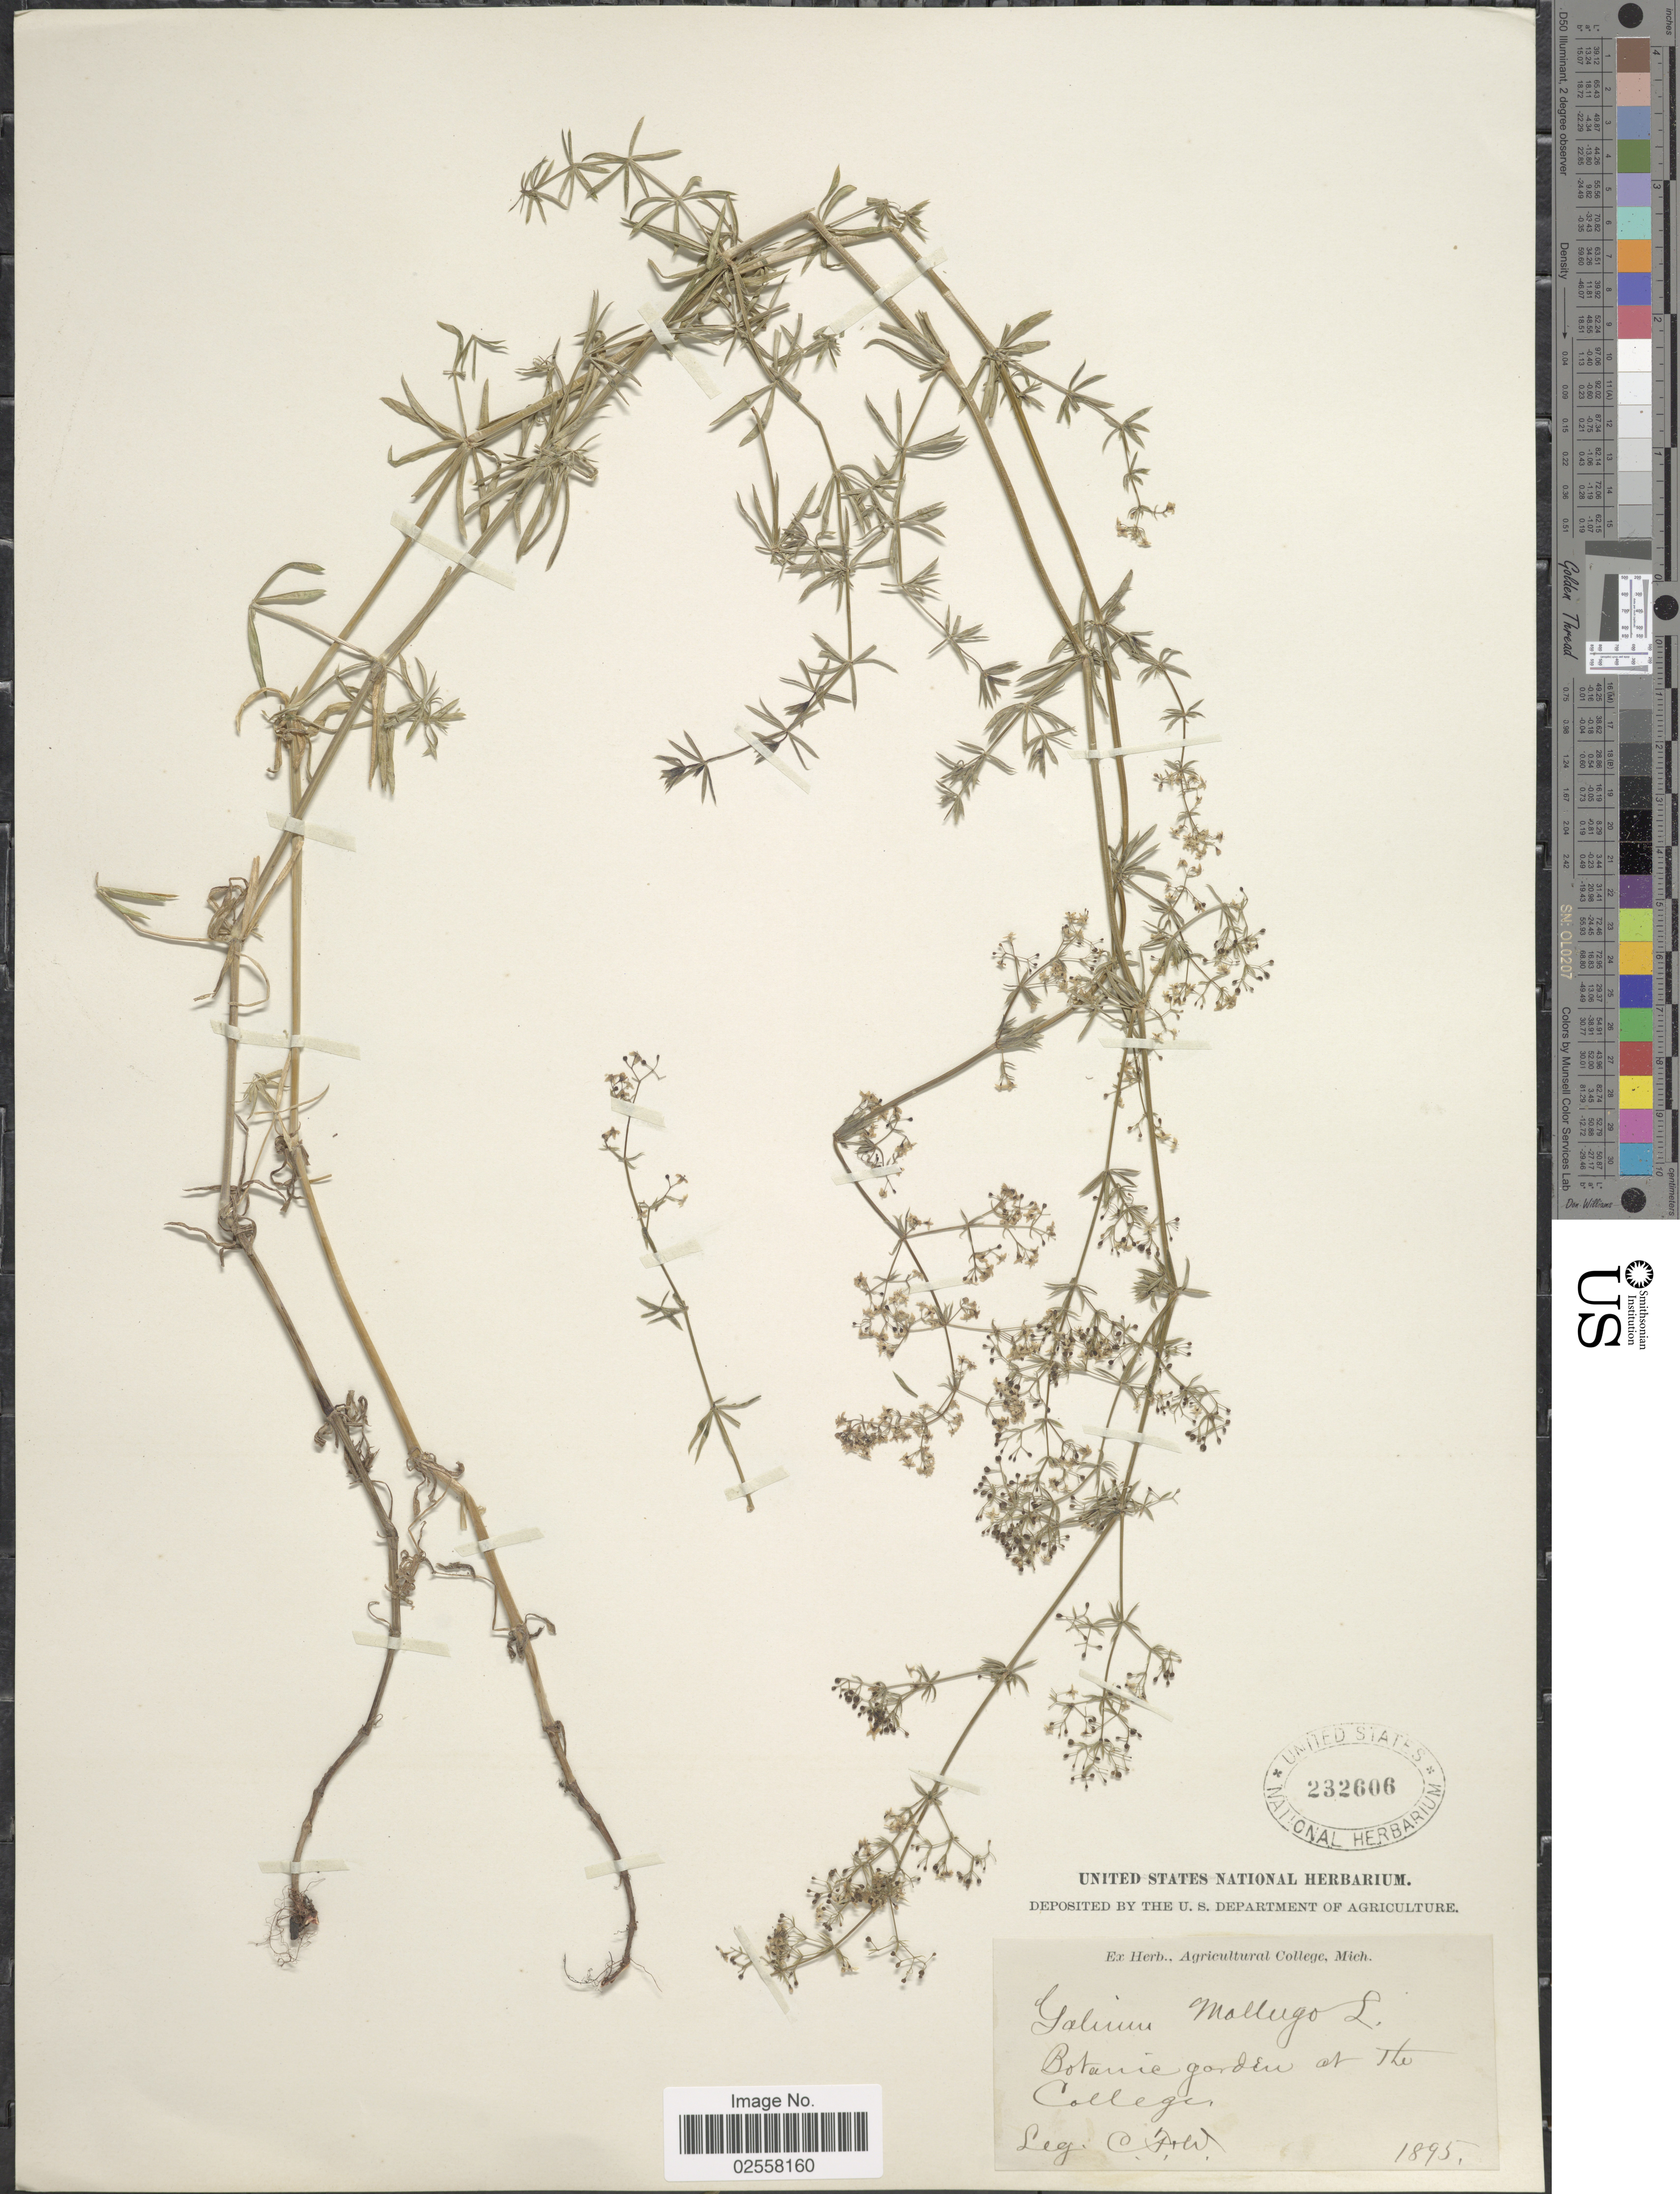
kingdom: Plantae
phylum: Tracheophyta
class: Magnoliopsida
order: Gentianales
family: Rubiaceae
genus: Galium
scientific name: Galium mollugo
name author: L.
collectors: C. F. W.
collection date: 1895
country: United States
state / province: Michigan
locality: Botanic Garden at the College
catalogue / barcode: US 232606